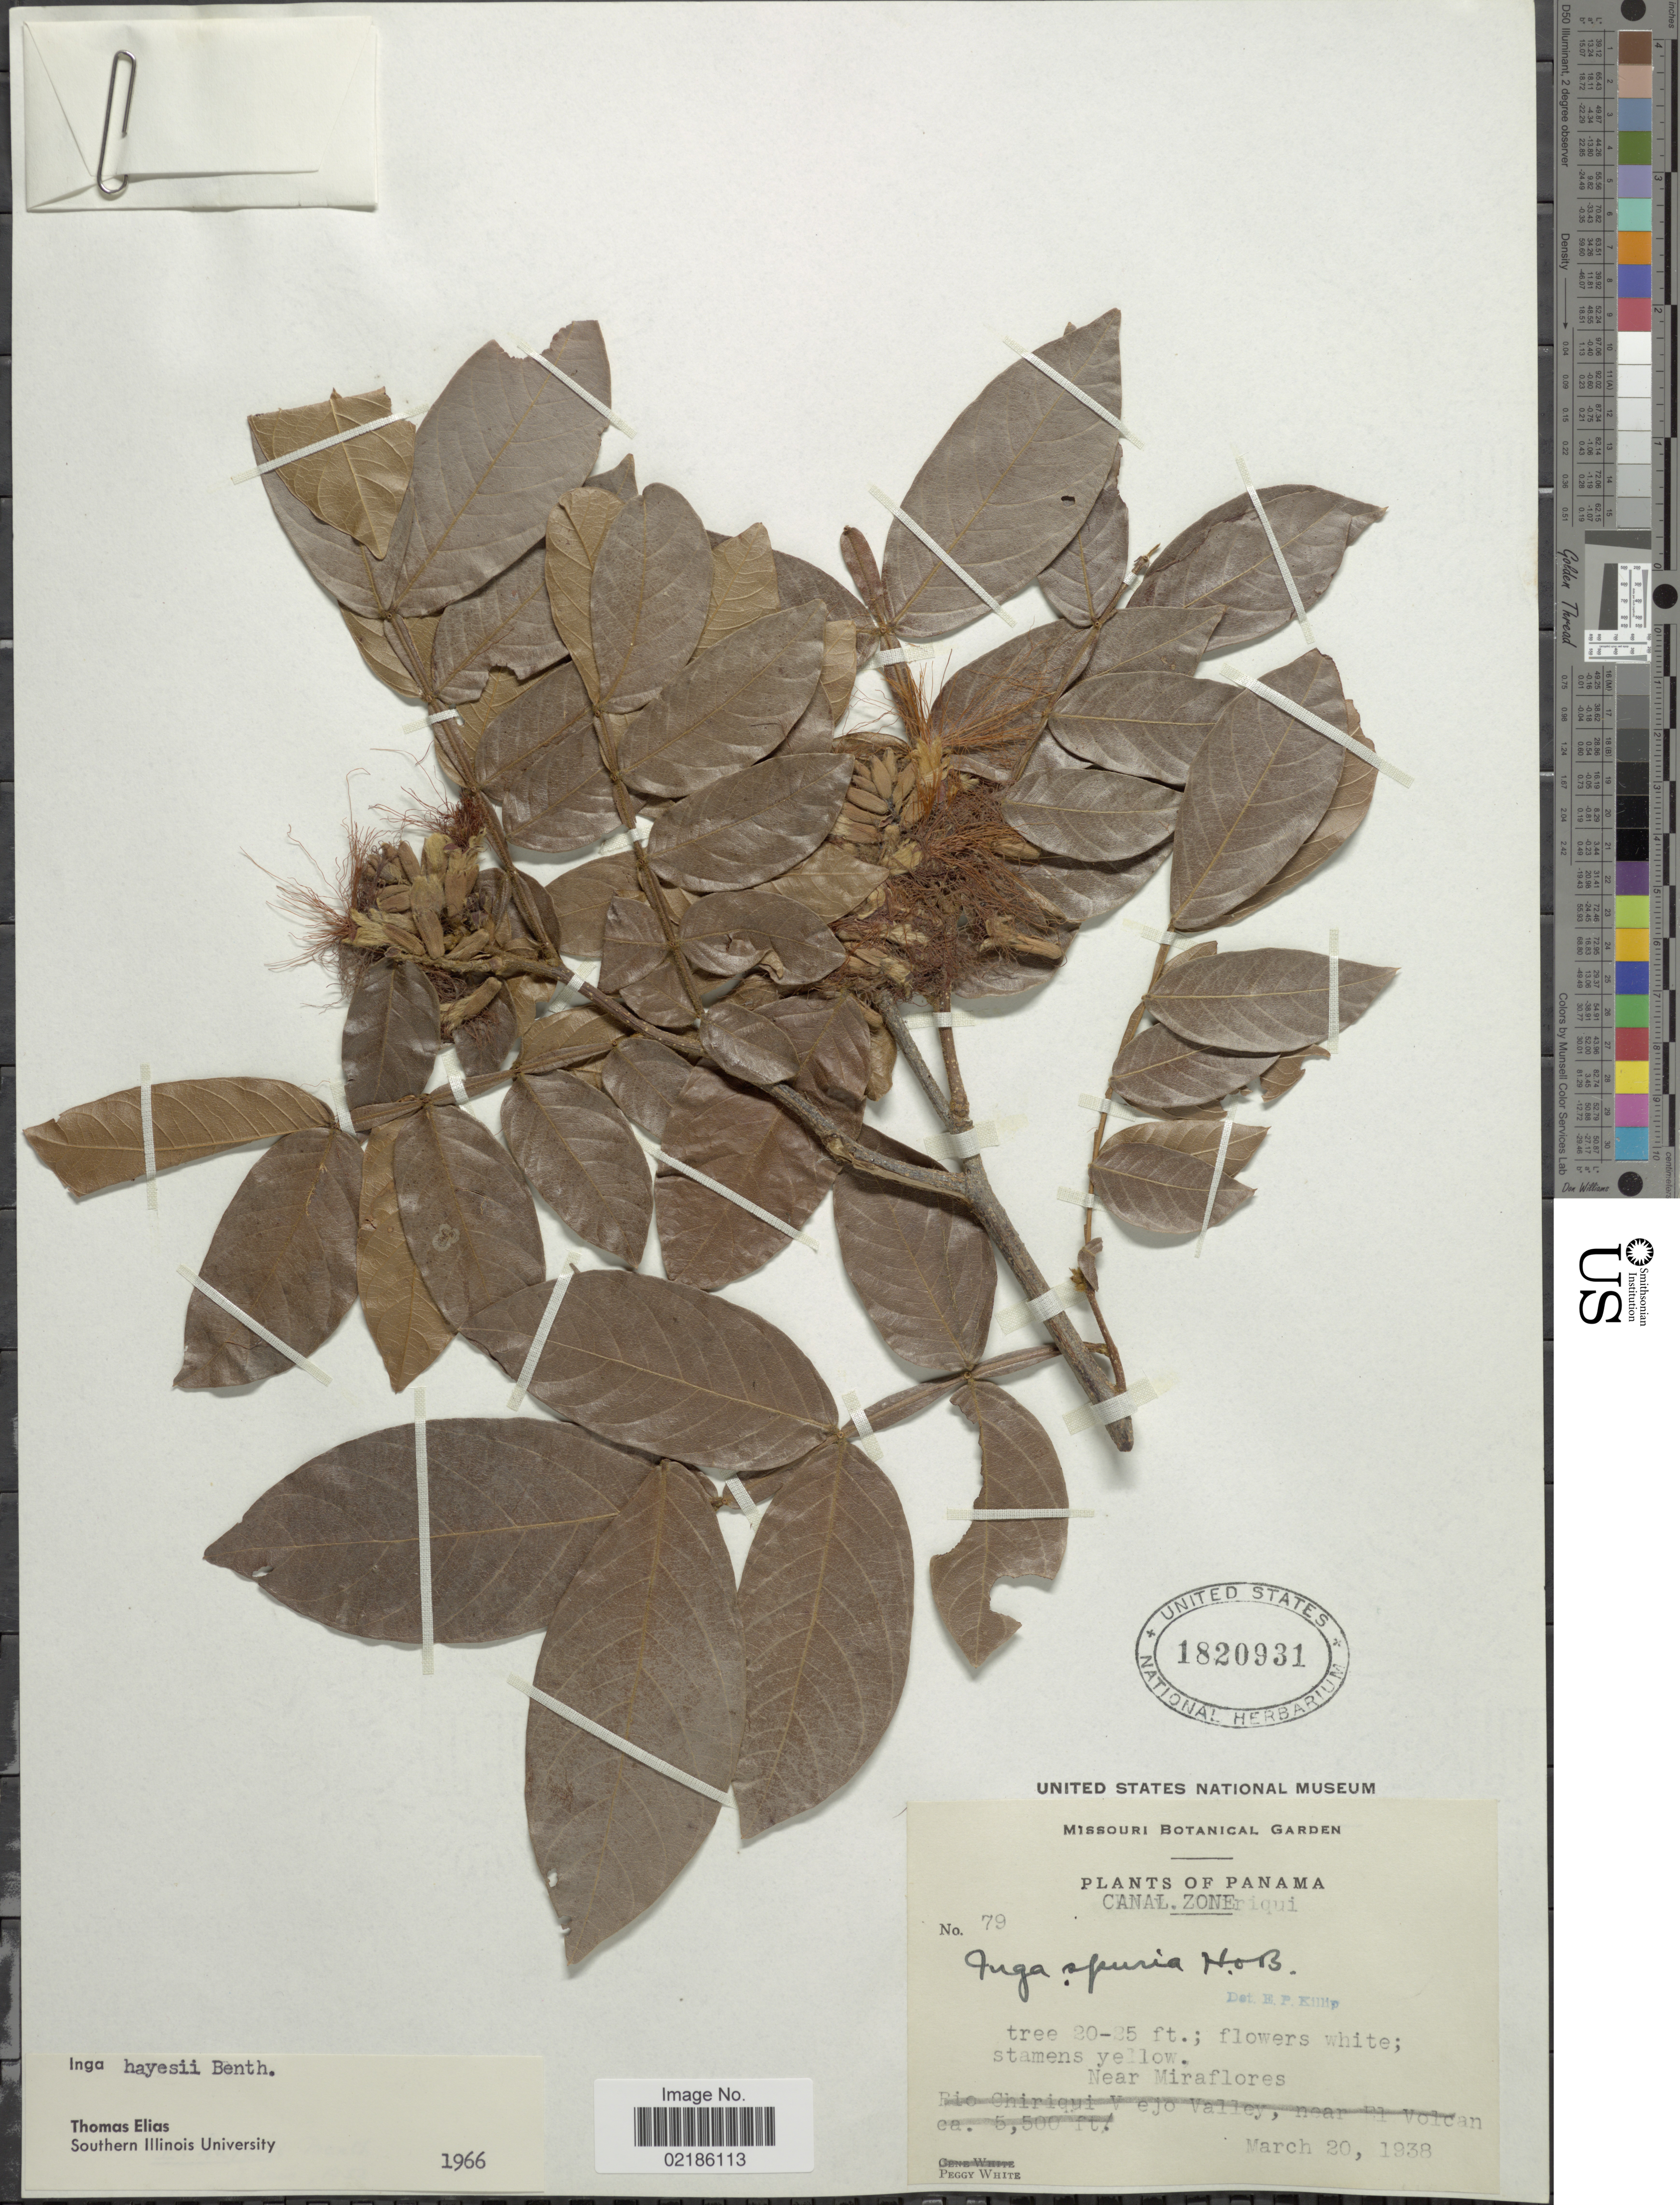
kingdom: Plantae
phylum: Tracheophyta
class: Magnoliopsida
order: Fabales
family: Fabaceae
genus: Inga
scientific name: Inga hayesii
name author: Benth.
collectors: P. White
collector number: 79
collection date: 1938-03-20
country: Panama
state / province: Panamá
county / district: Canal Zone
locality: Canal Zone. Near Miraflores.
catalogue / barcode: US 1820931